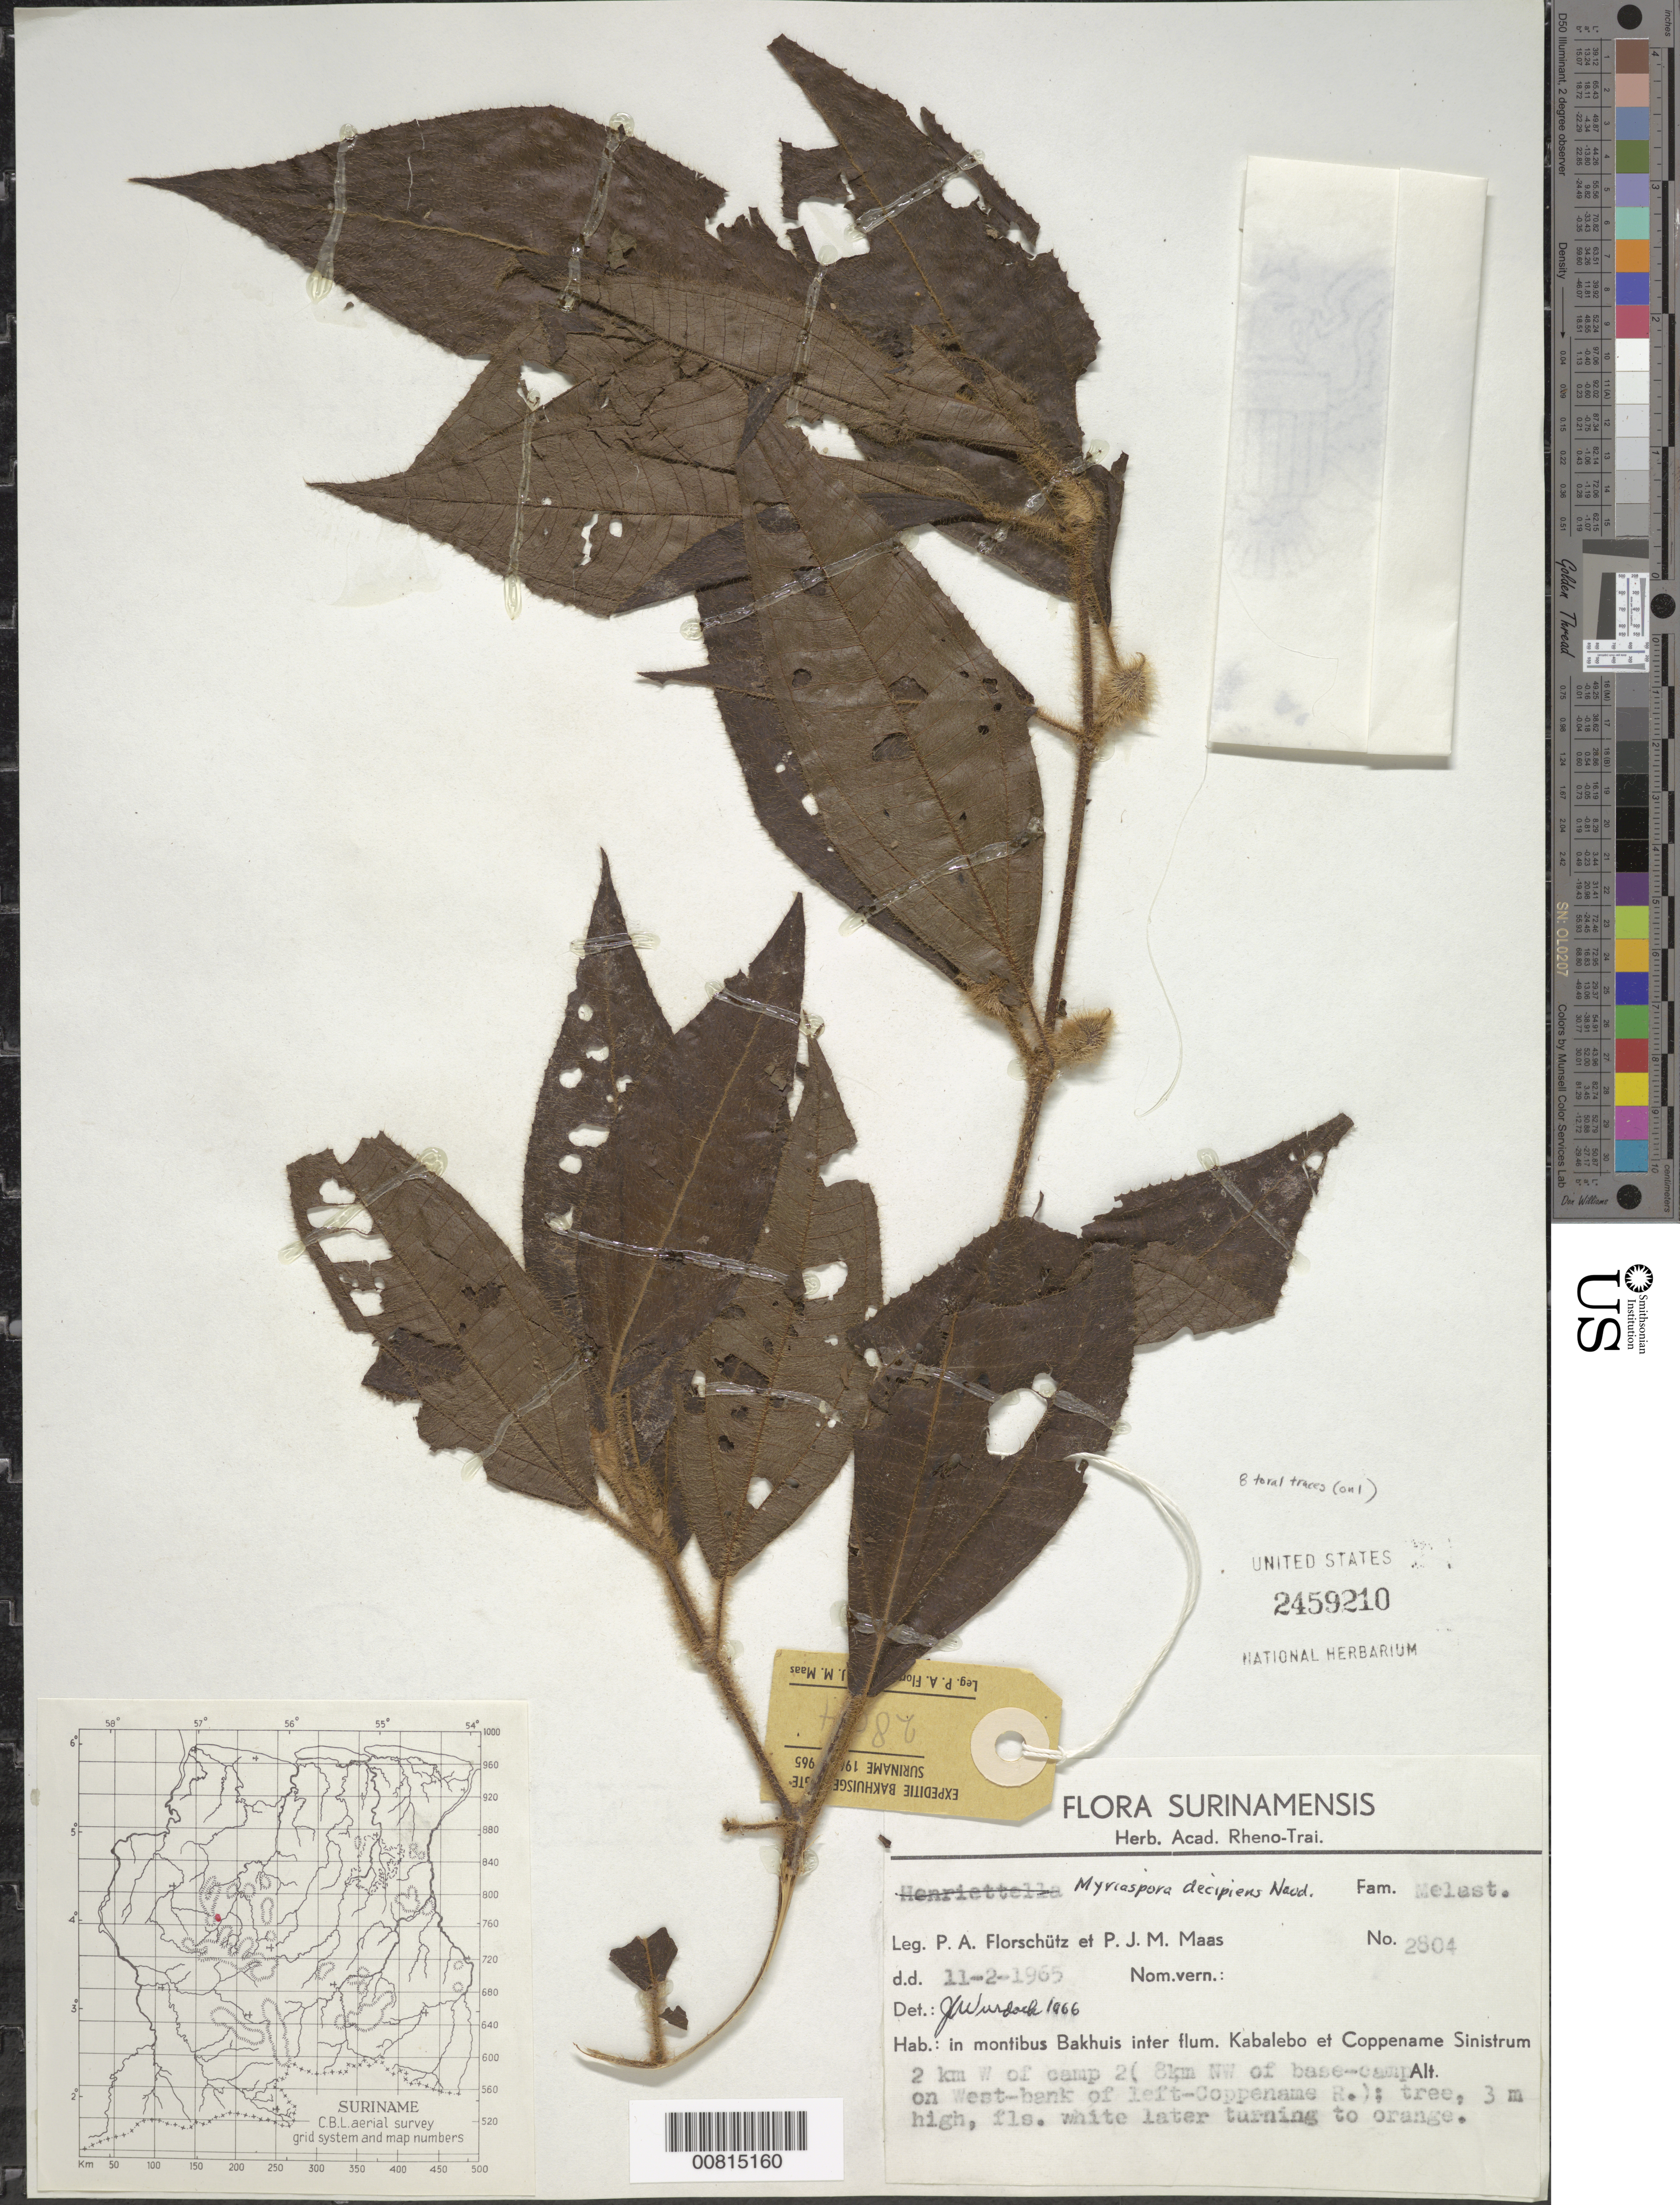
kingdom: Plantae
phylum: Tracheophyta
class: Magnoliopsida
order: Myrtales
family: Melastomataceae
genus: Bellucia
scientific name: Bellucia egensis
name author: (DC.) Penneys et al.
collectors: P. Florschütz & P. Maas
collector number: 2804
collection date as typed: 11-Feb-65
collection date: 1965-02-11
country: Suriname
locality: Mont Bakhuis, betw. Kabalebo & Coppename Rivers, 2 km W of camp (8km NW of base camp on W bank of Coppename R.)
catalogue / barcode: US 2459210